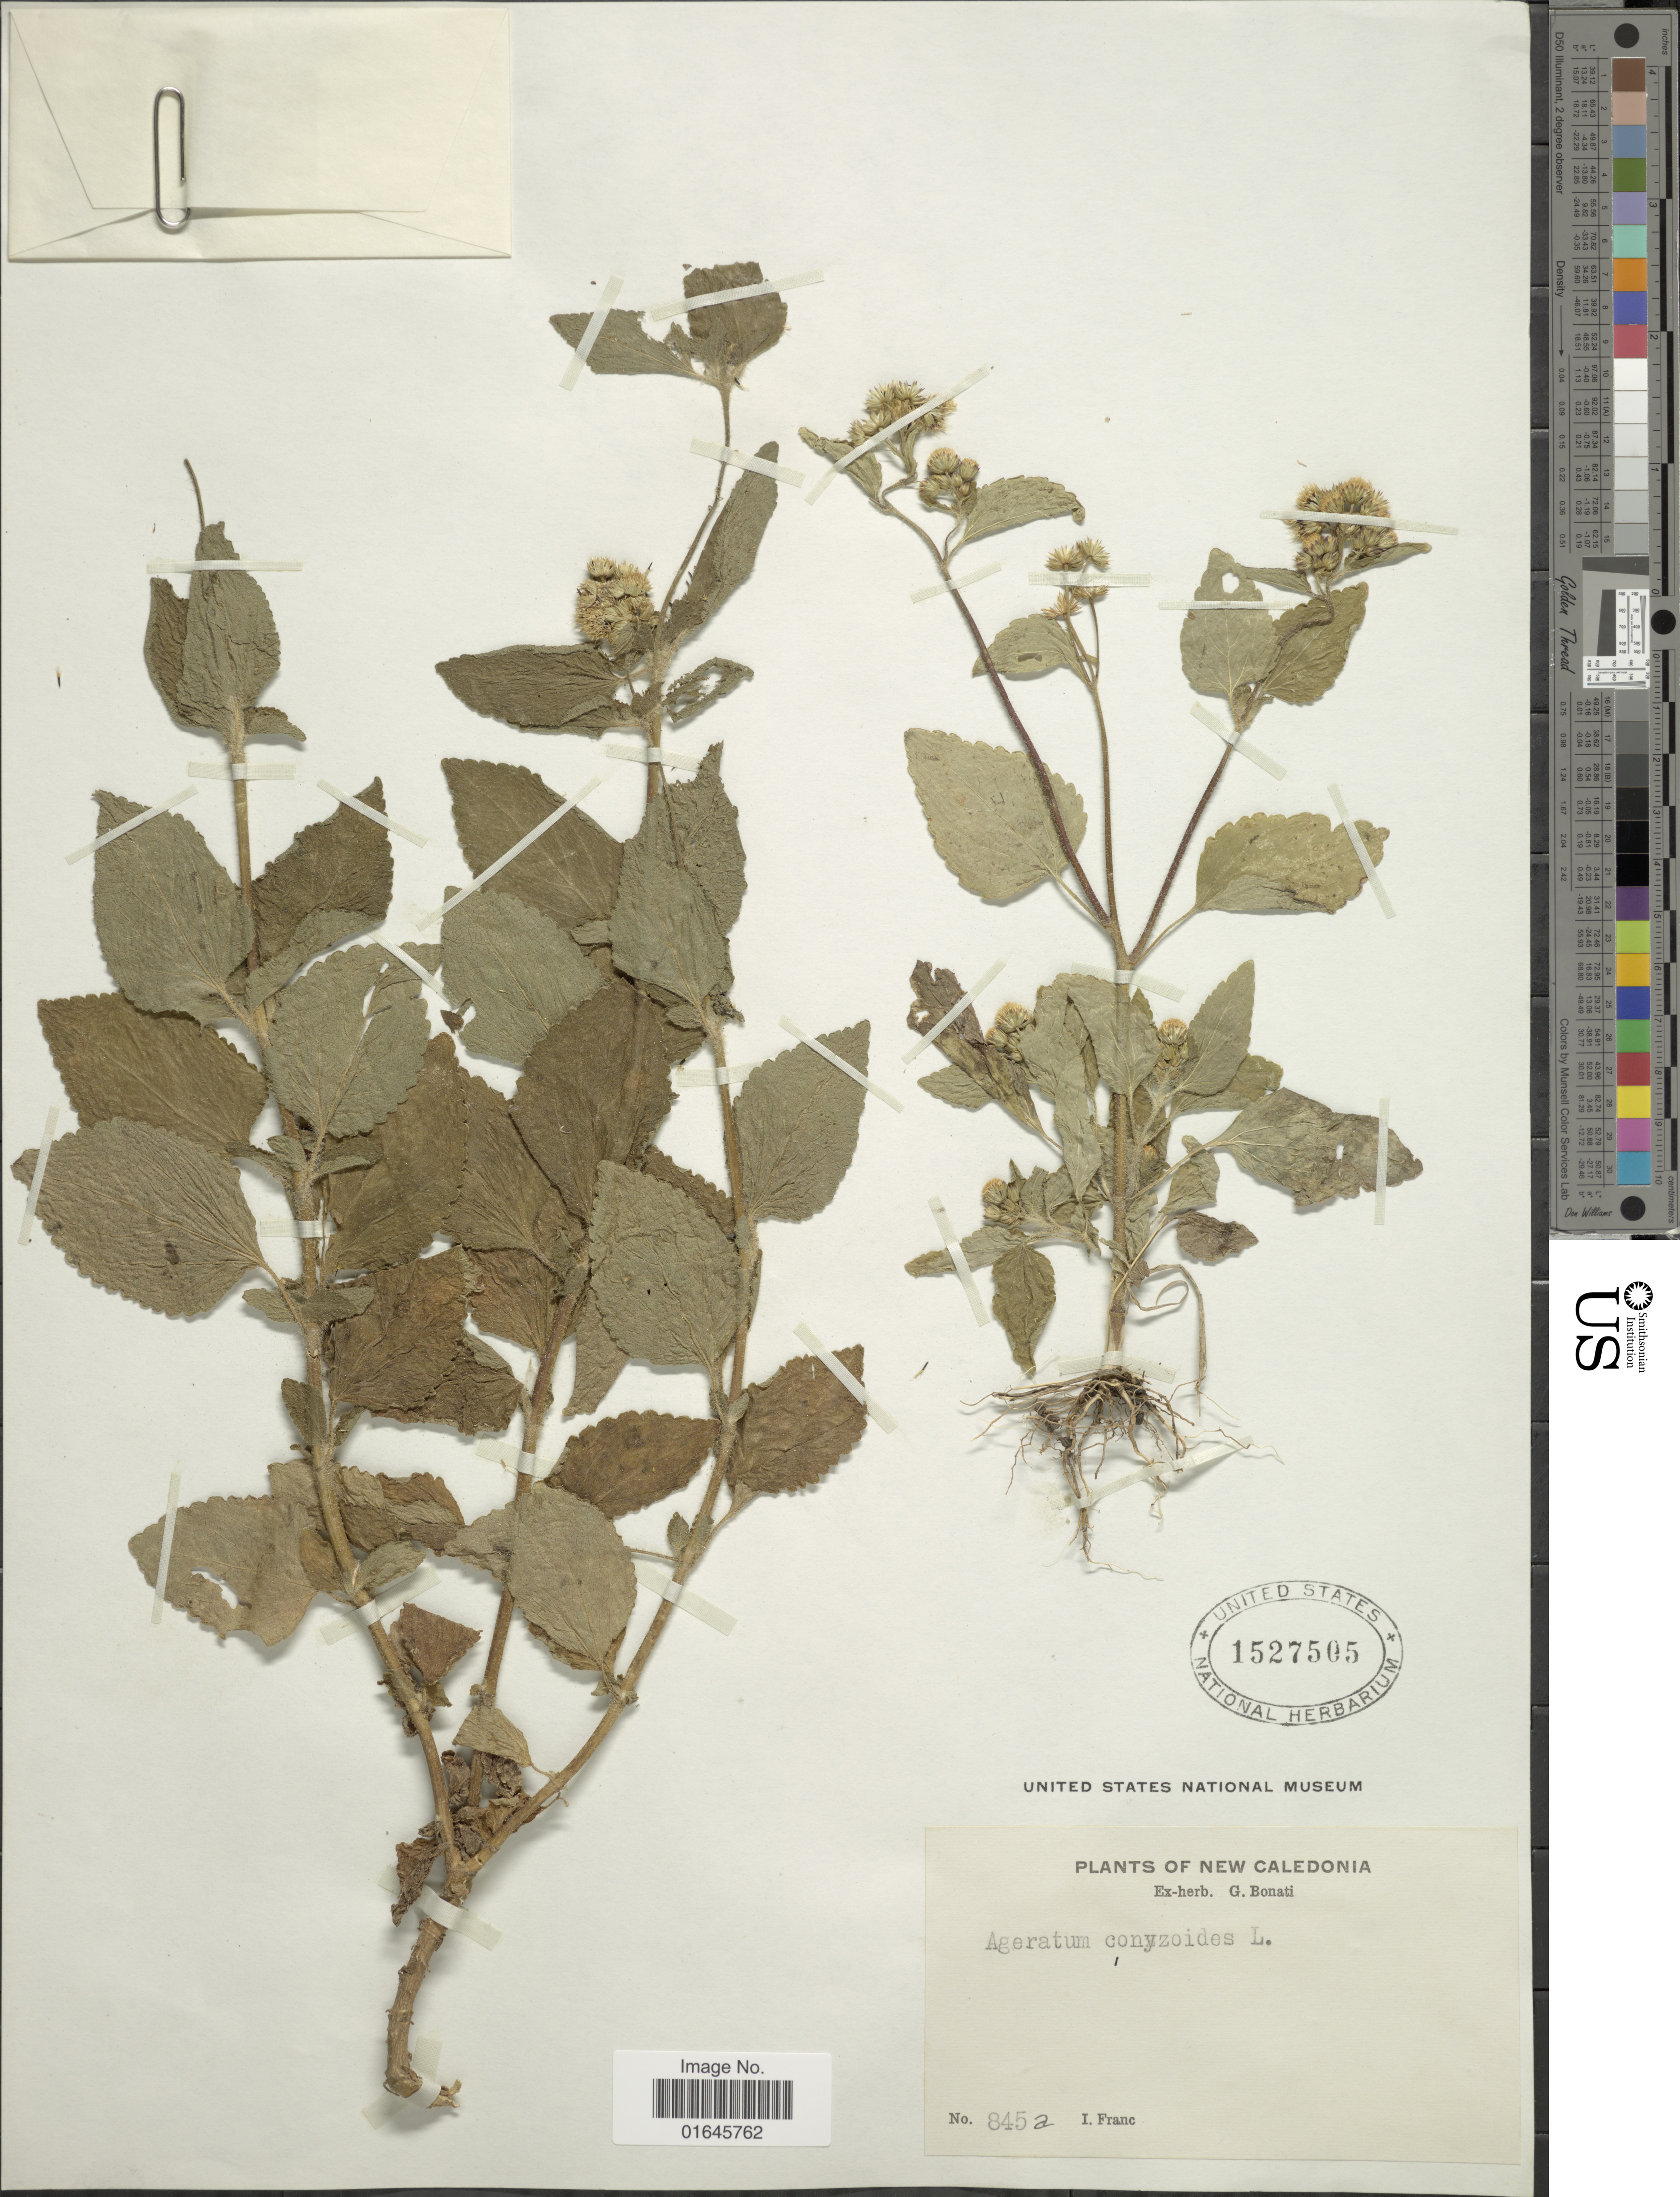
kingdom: Plantae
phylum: Tracheophyta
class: Magnoliopsida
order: Asterales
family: Asteraceae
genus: Ageratum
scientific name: Ageratum conyzoides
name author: L.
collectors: I. Franc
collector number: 8452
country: New Caledonia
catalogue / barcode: US 1527505